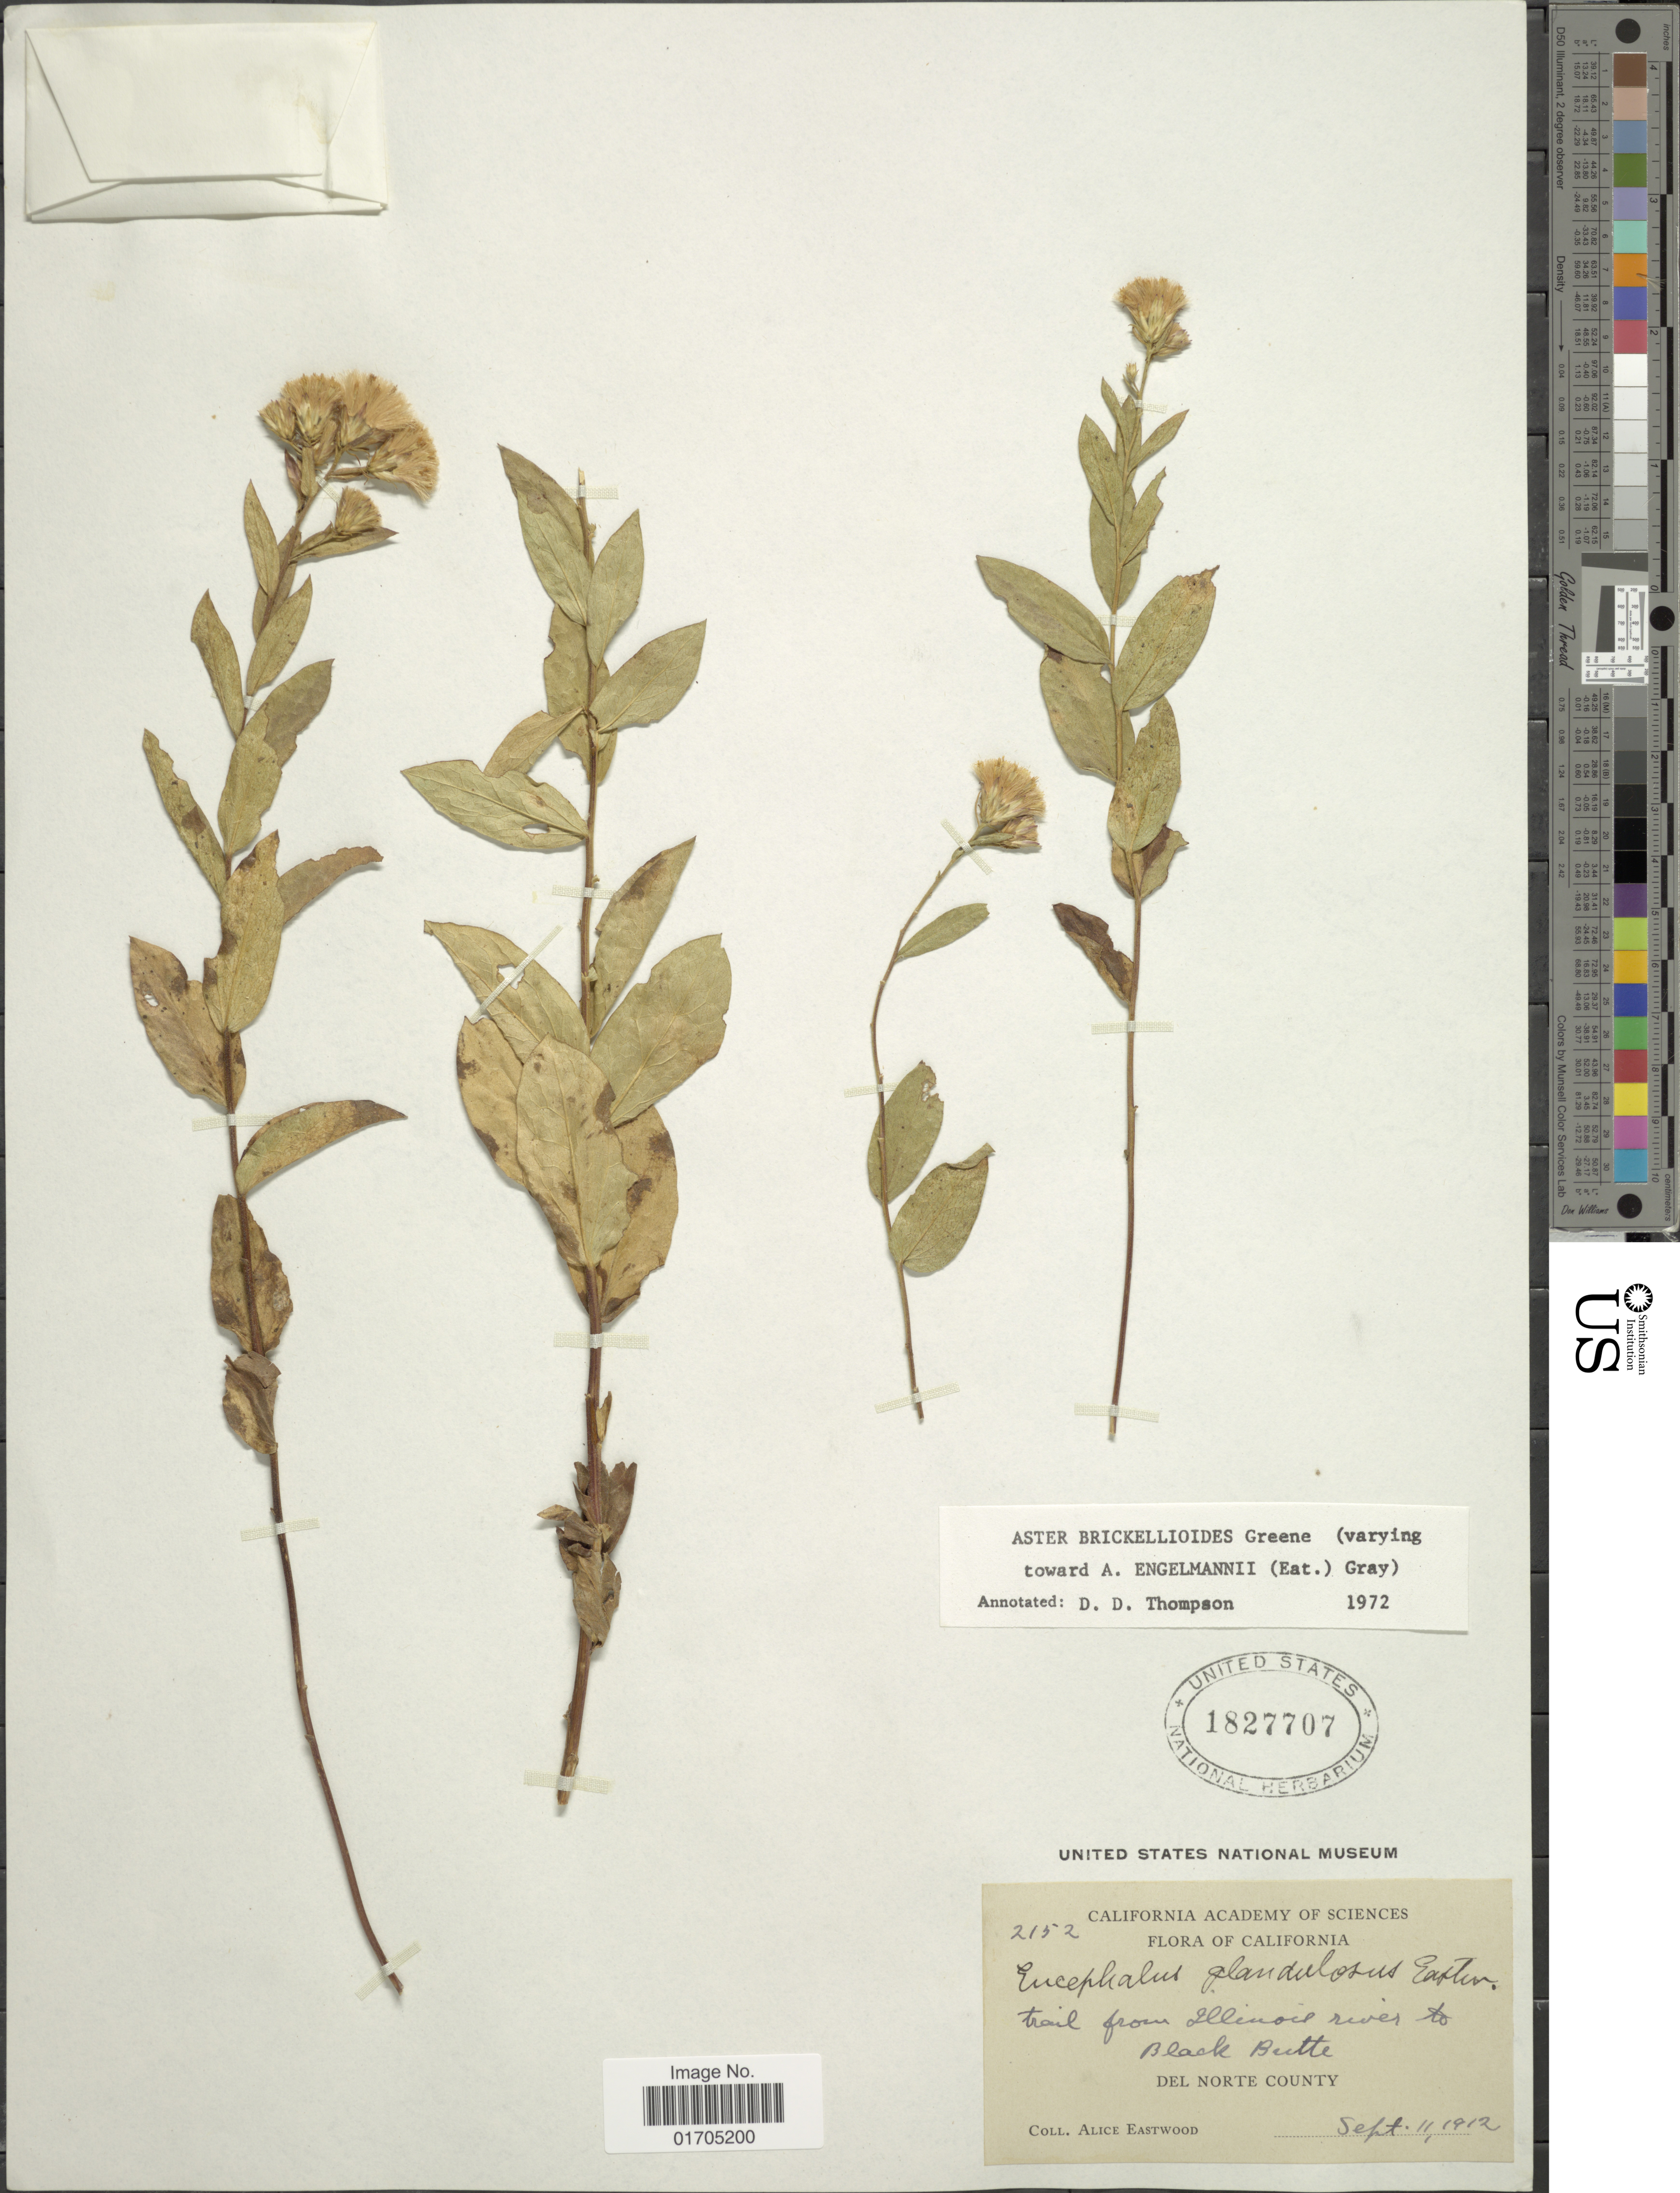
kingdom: Plantae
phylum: Tracheophyta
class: Magnoliopsida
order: Asterales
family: Asteraceae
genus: Eucephalus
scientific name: Eucephalus brickellioides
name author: G.L. Nesom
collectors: A. Eastwood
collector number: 2152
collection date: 1912-09-11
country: United States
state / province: California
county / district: Del Norte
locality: Trail from Illinois river to Black Butte, Del Norte County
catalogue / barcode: US 1827707